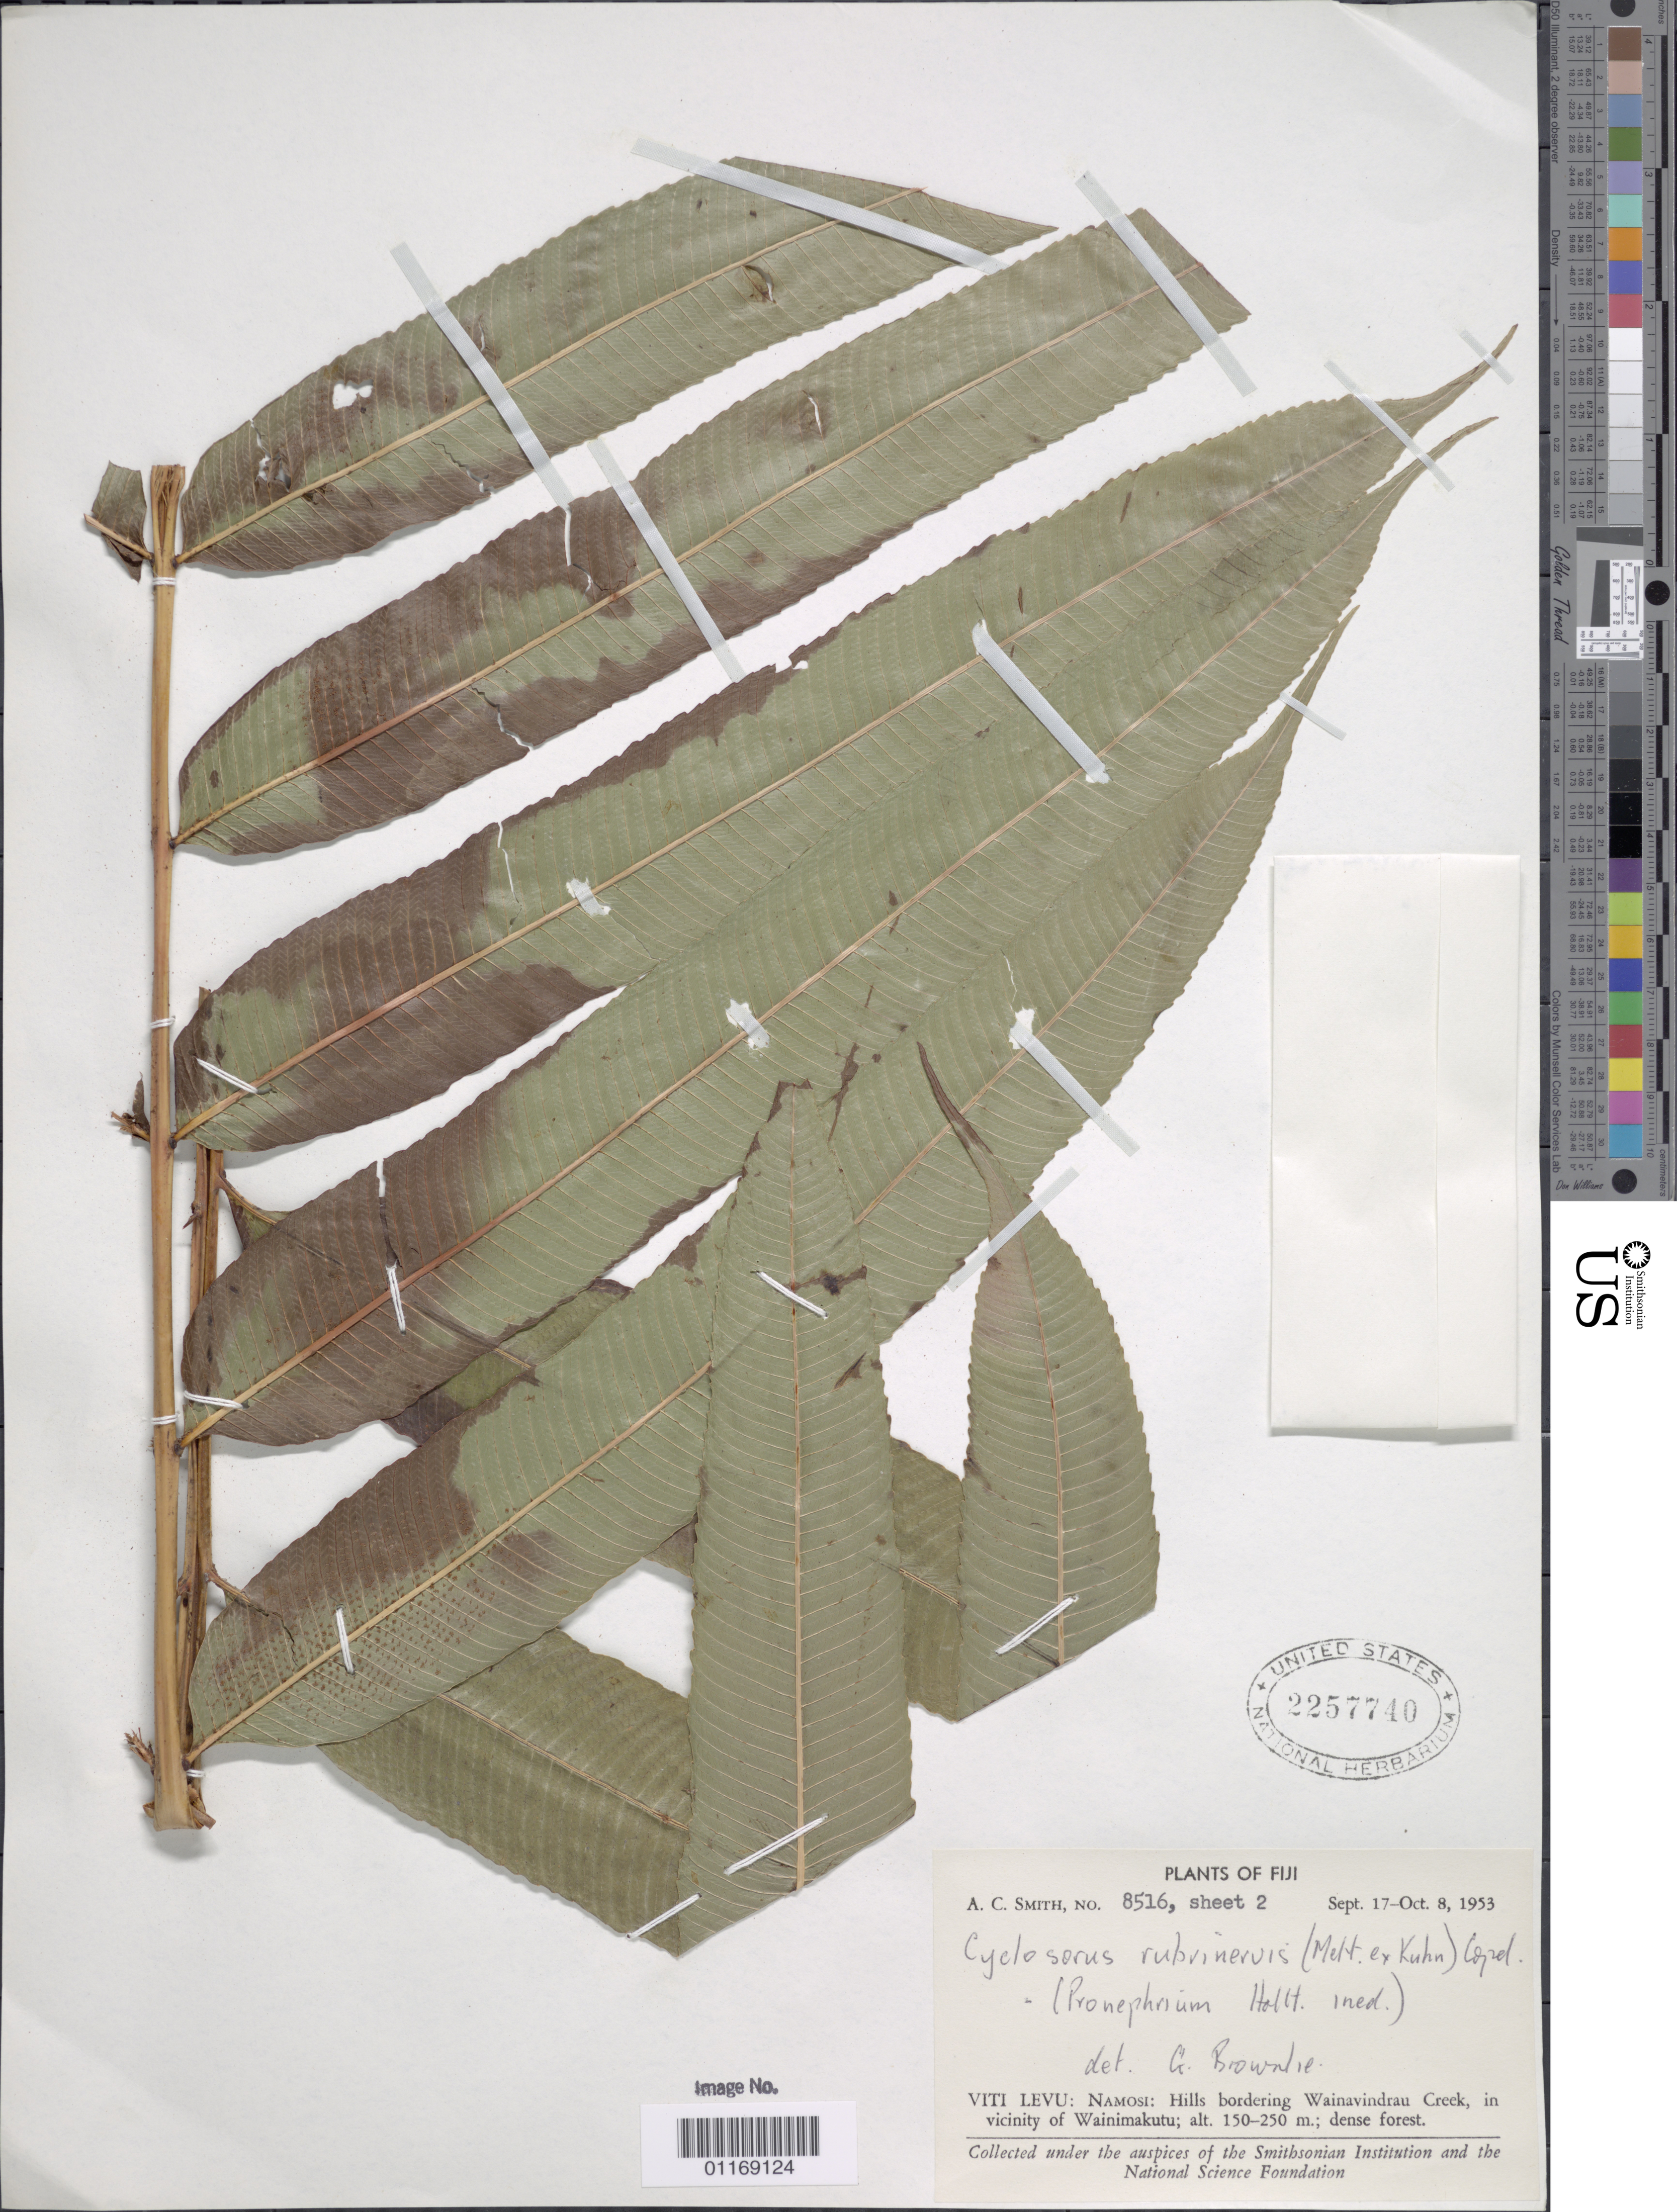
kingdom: Plantae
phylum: Tracheophyta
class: Polypodiopsida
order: Polypodiales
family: Thelypteridaceae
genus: Pronephrium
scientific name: Pronephrium rubrinerve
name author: (Mett.) Holttum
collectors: A. C. Smith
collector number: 8516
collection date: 1953-09-17/1953-10-08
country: Fiji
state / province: Central Division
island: Viti Levu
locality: Hills bordering Wainavindrau Creek, in vicinity of Wainimakutu, Namosi Prov., Viti Levu, Fiji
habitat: Dense forest.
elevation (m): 150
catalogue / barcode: US 2257740